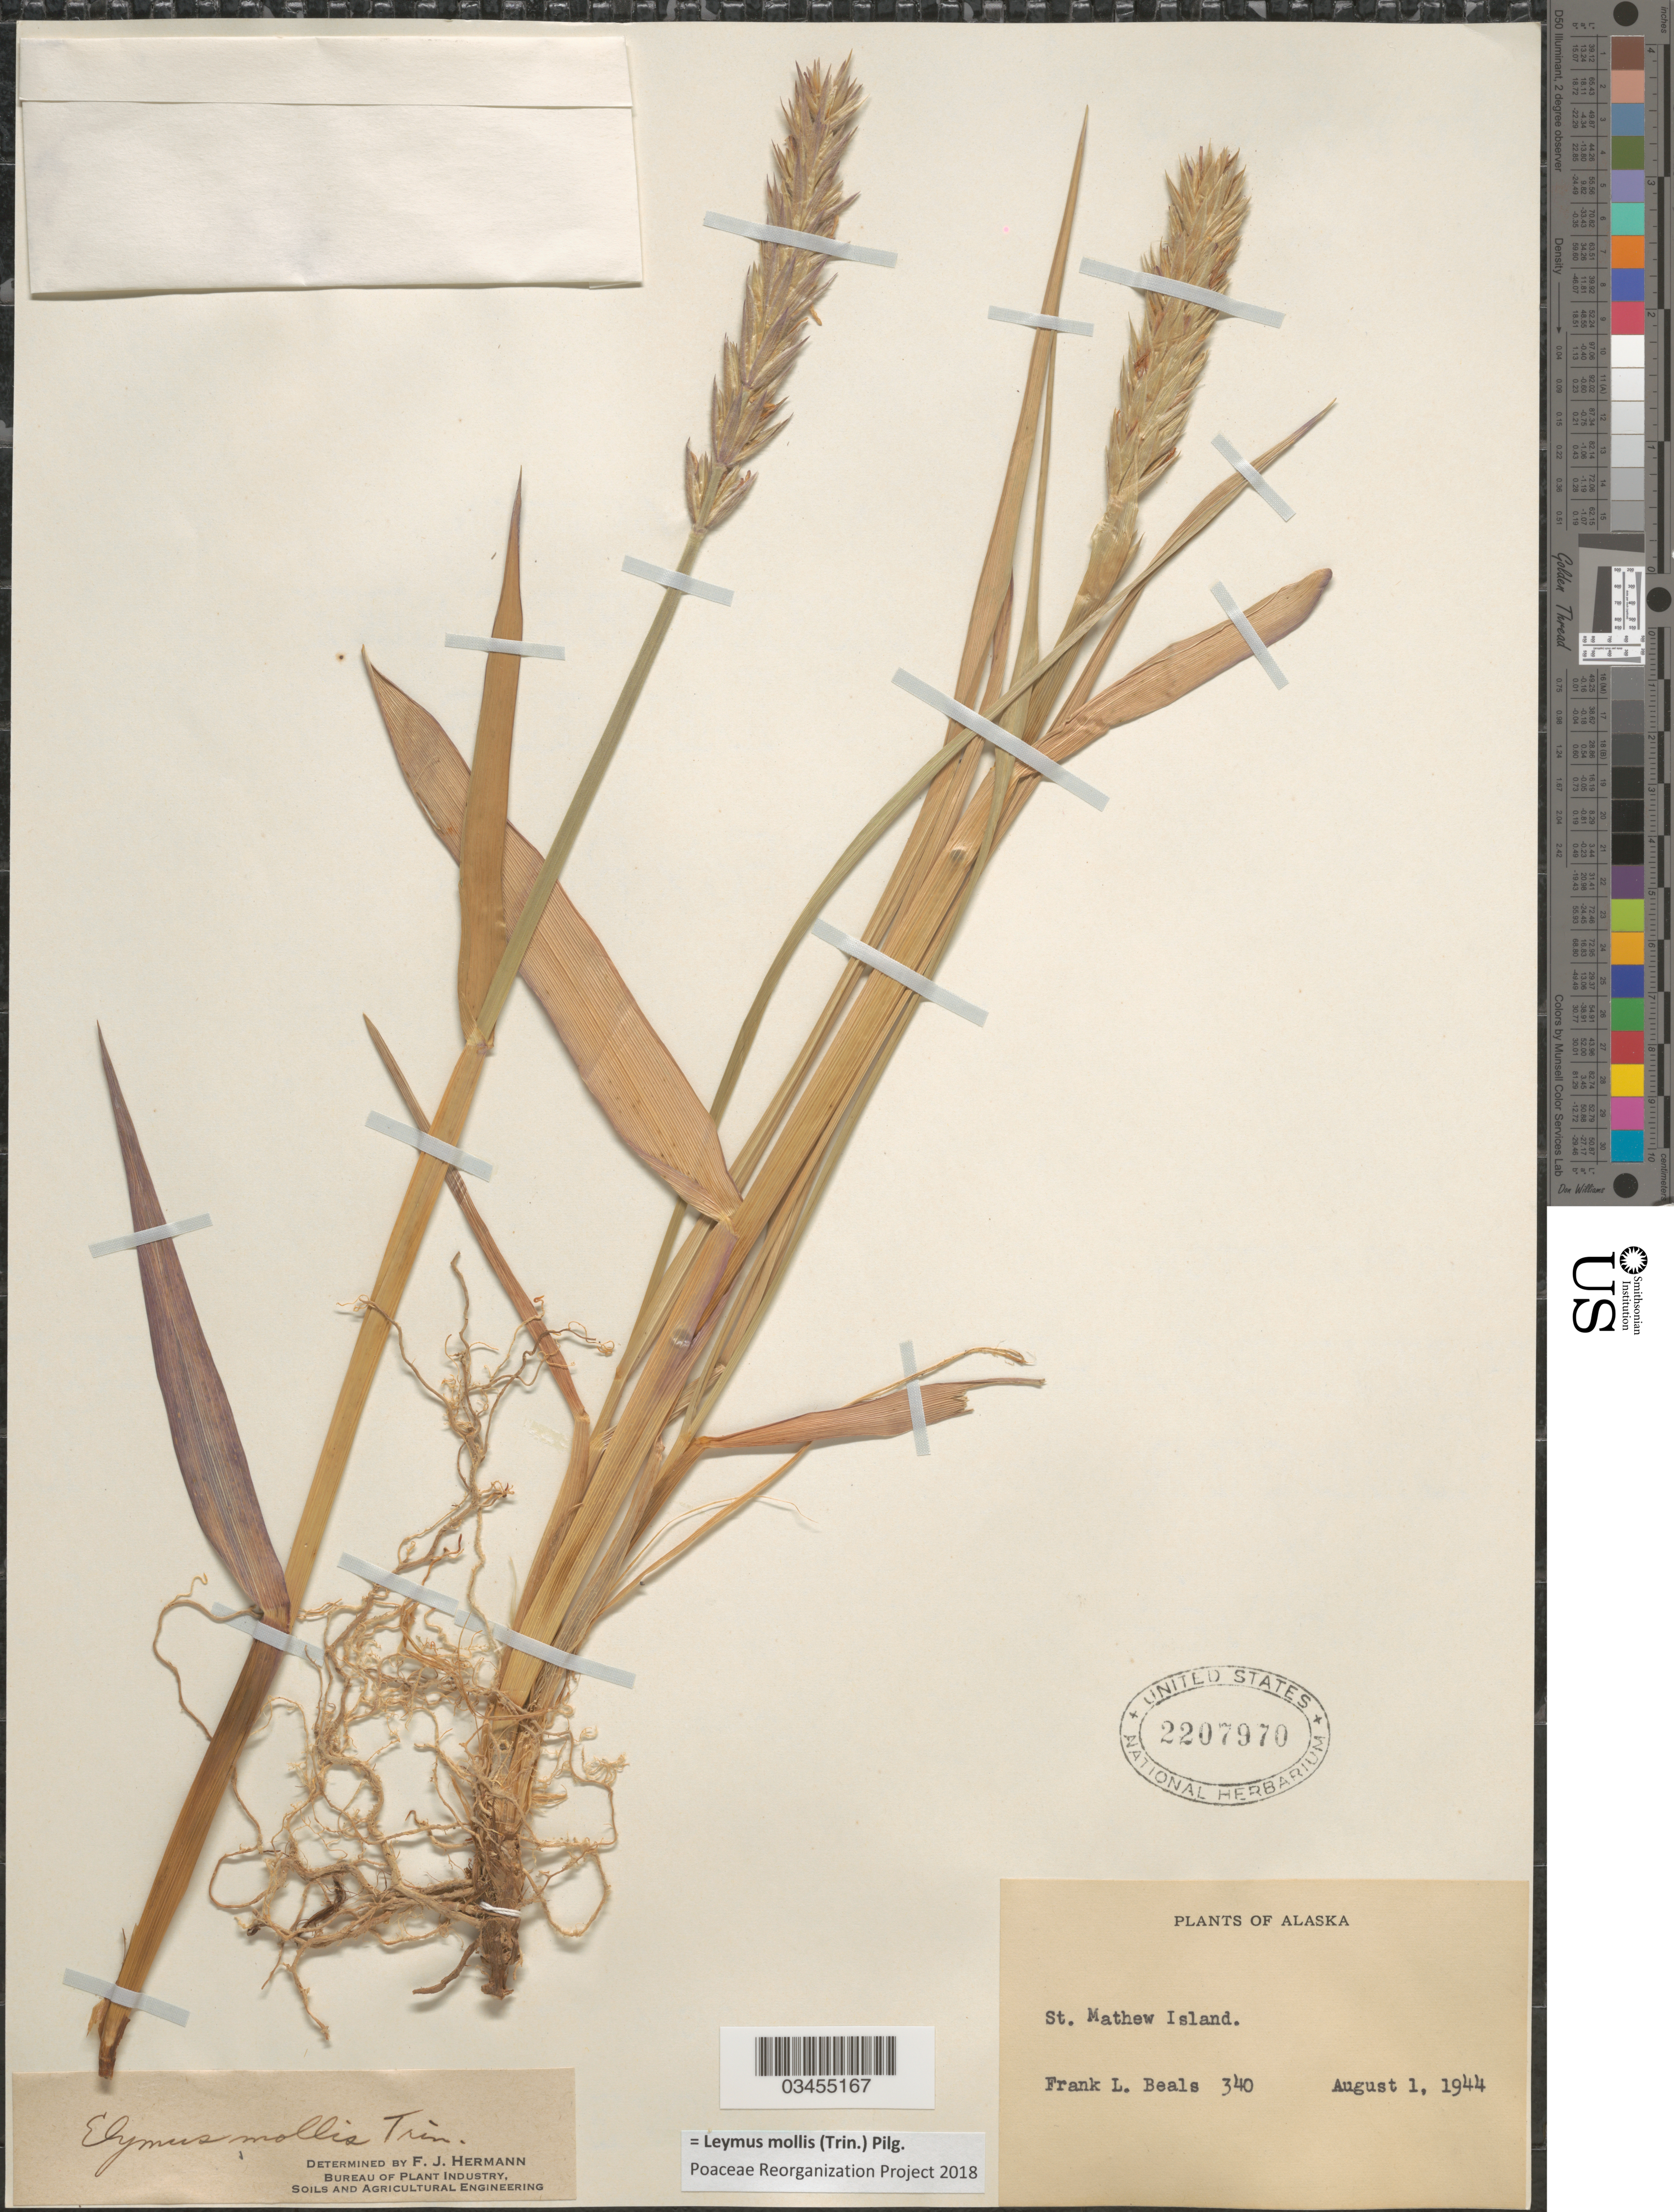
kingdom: Plantae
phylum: Tracheophyta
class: Liliopsida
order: Poales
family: Poaceae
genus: Leymus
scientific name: Leymus mollis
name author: (Trin.) Pilg.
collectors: F. Beals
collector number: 340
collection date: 1944-08-01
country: United States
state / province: Alaska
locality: St. Mathew Island.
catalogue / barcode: US 2207970